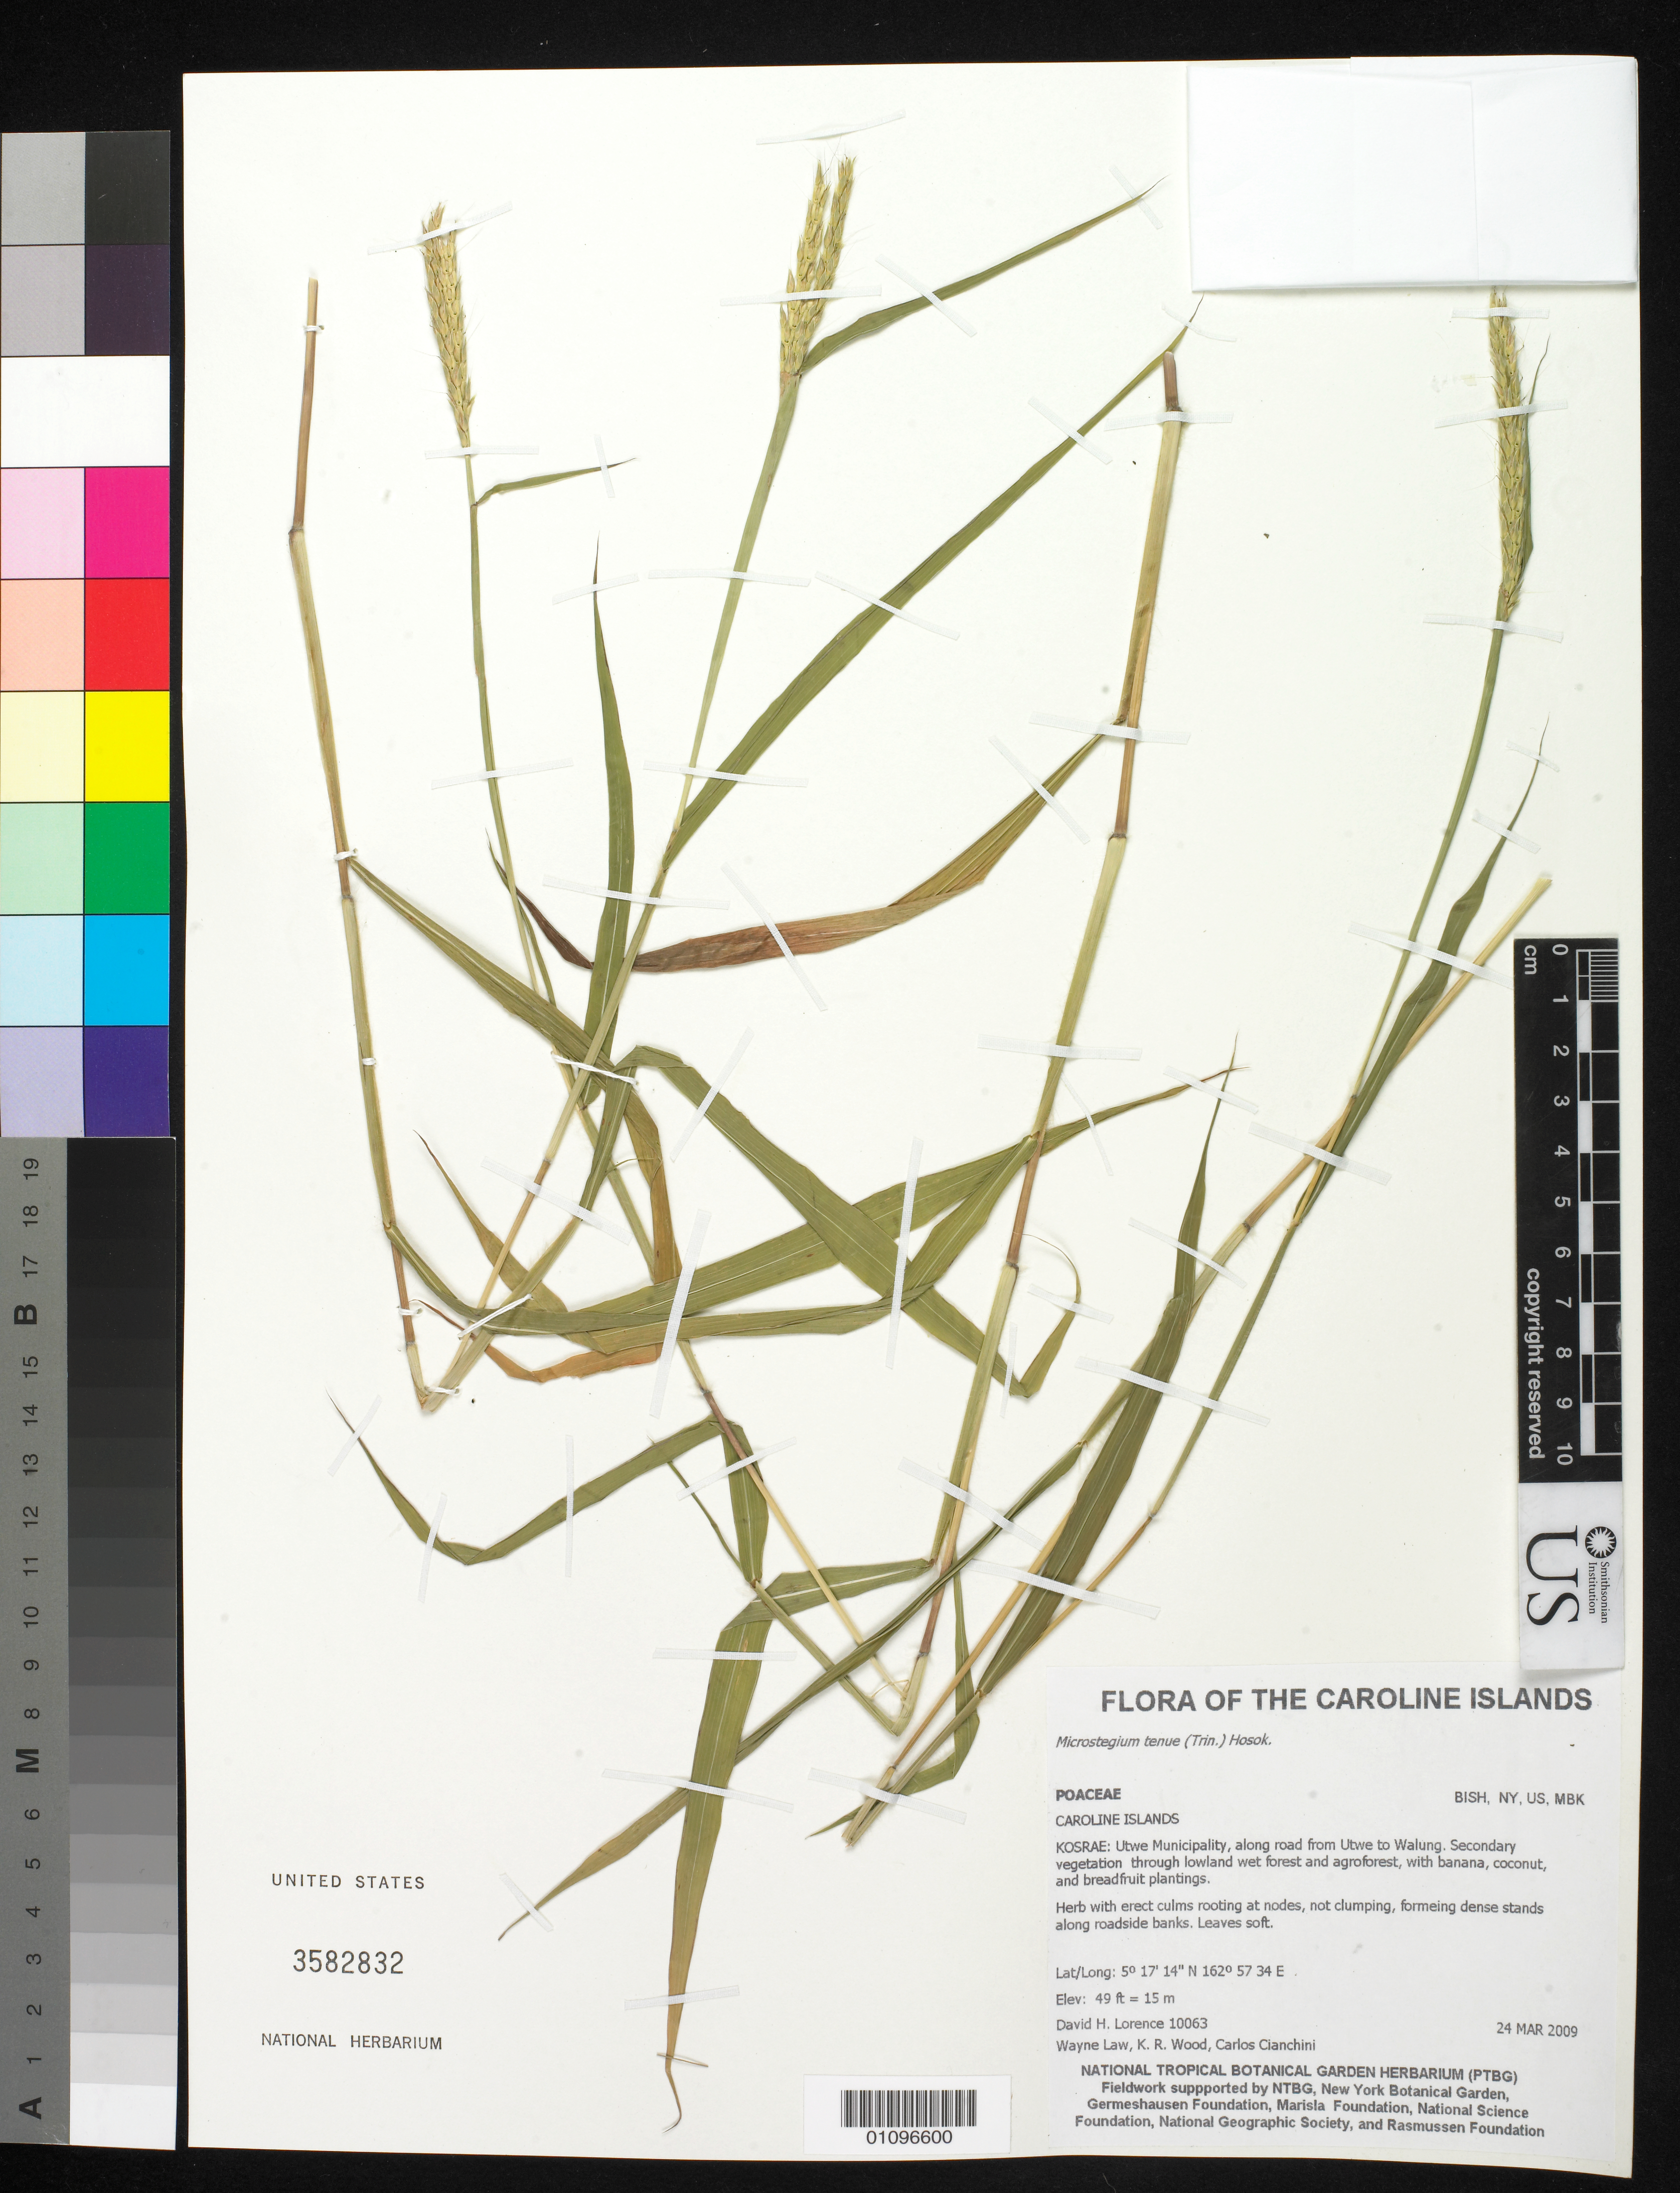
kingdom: Plantae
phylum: Tracheophyta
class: Liliopsida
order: Poales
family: Poaceae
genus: Microstegium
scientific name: Microstegium tenue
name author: (Trin.) Hosok.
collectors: D. Lorence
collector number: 10063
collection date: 2009-03-24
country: Micronesia, Federated States of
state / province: Kosrae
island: Kosrae [Kusaie]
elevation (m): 15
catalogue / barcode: US 3582832